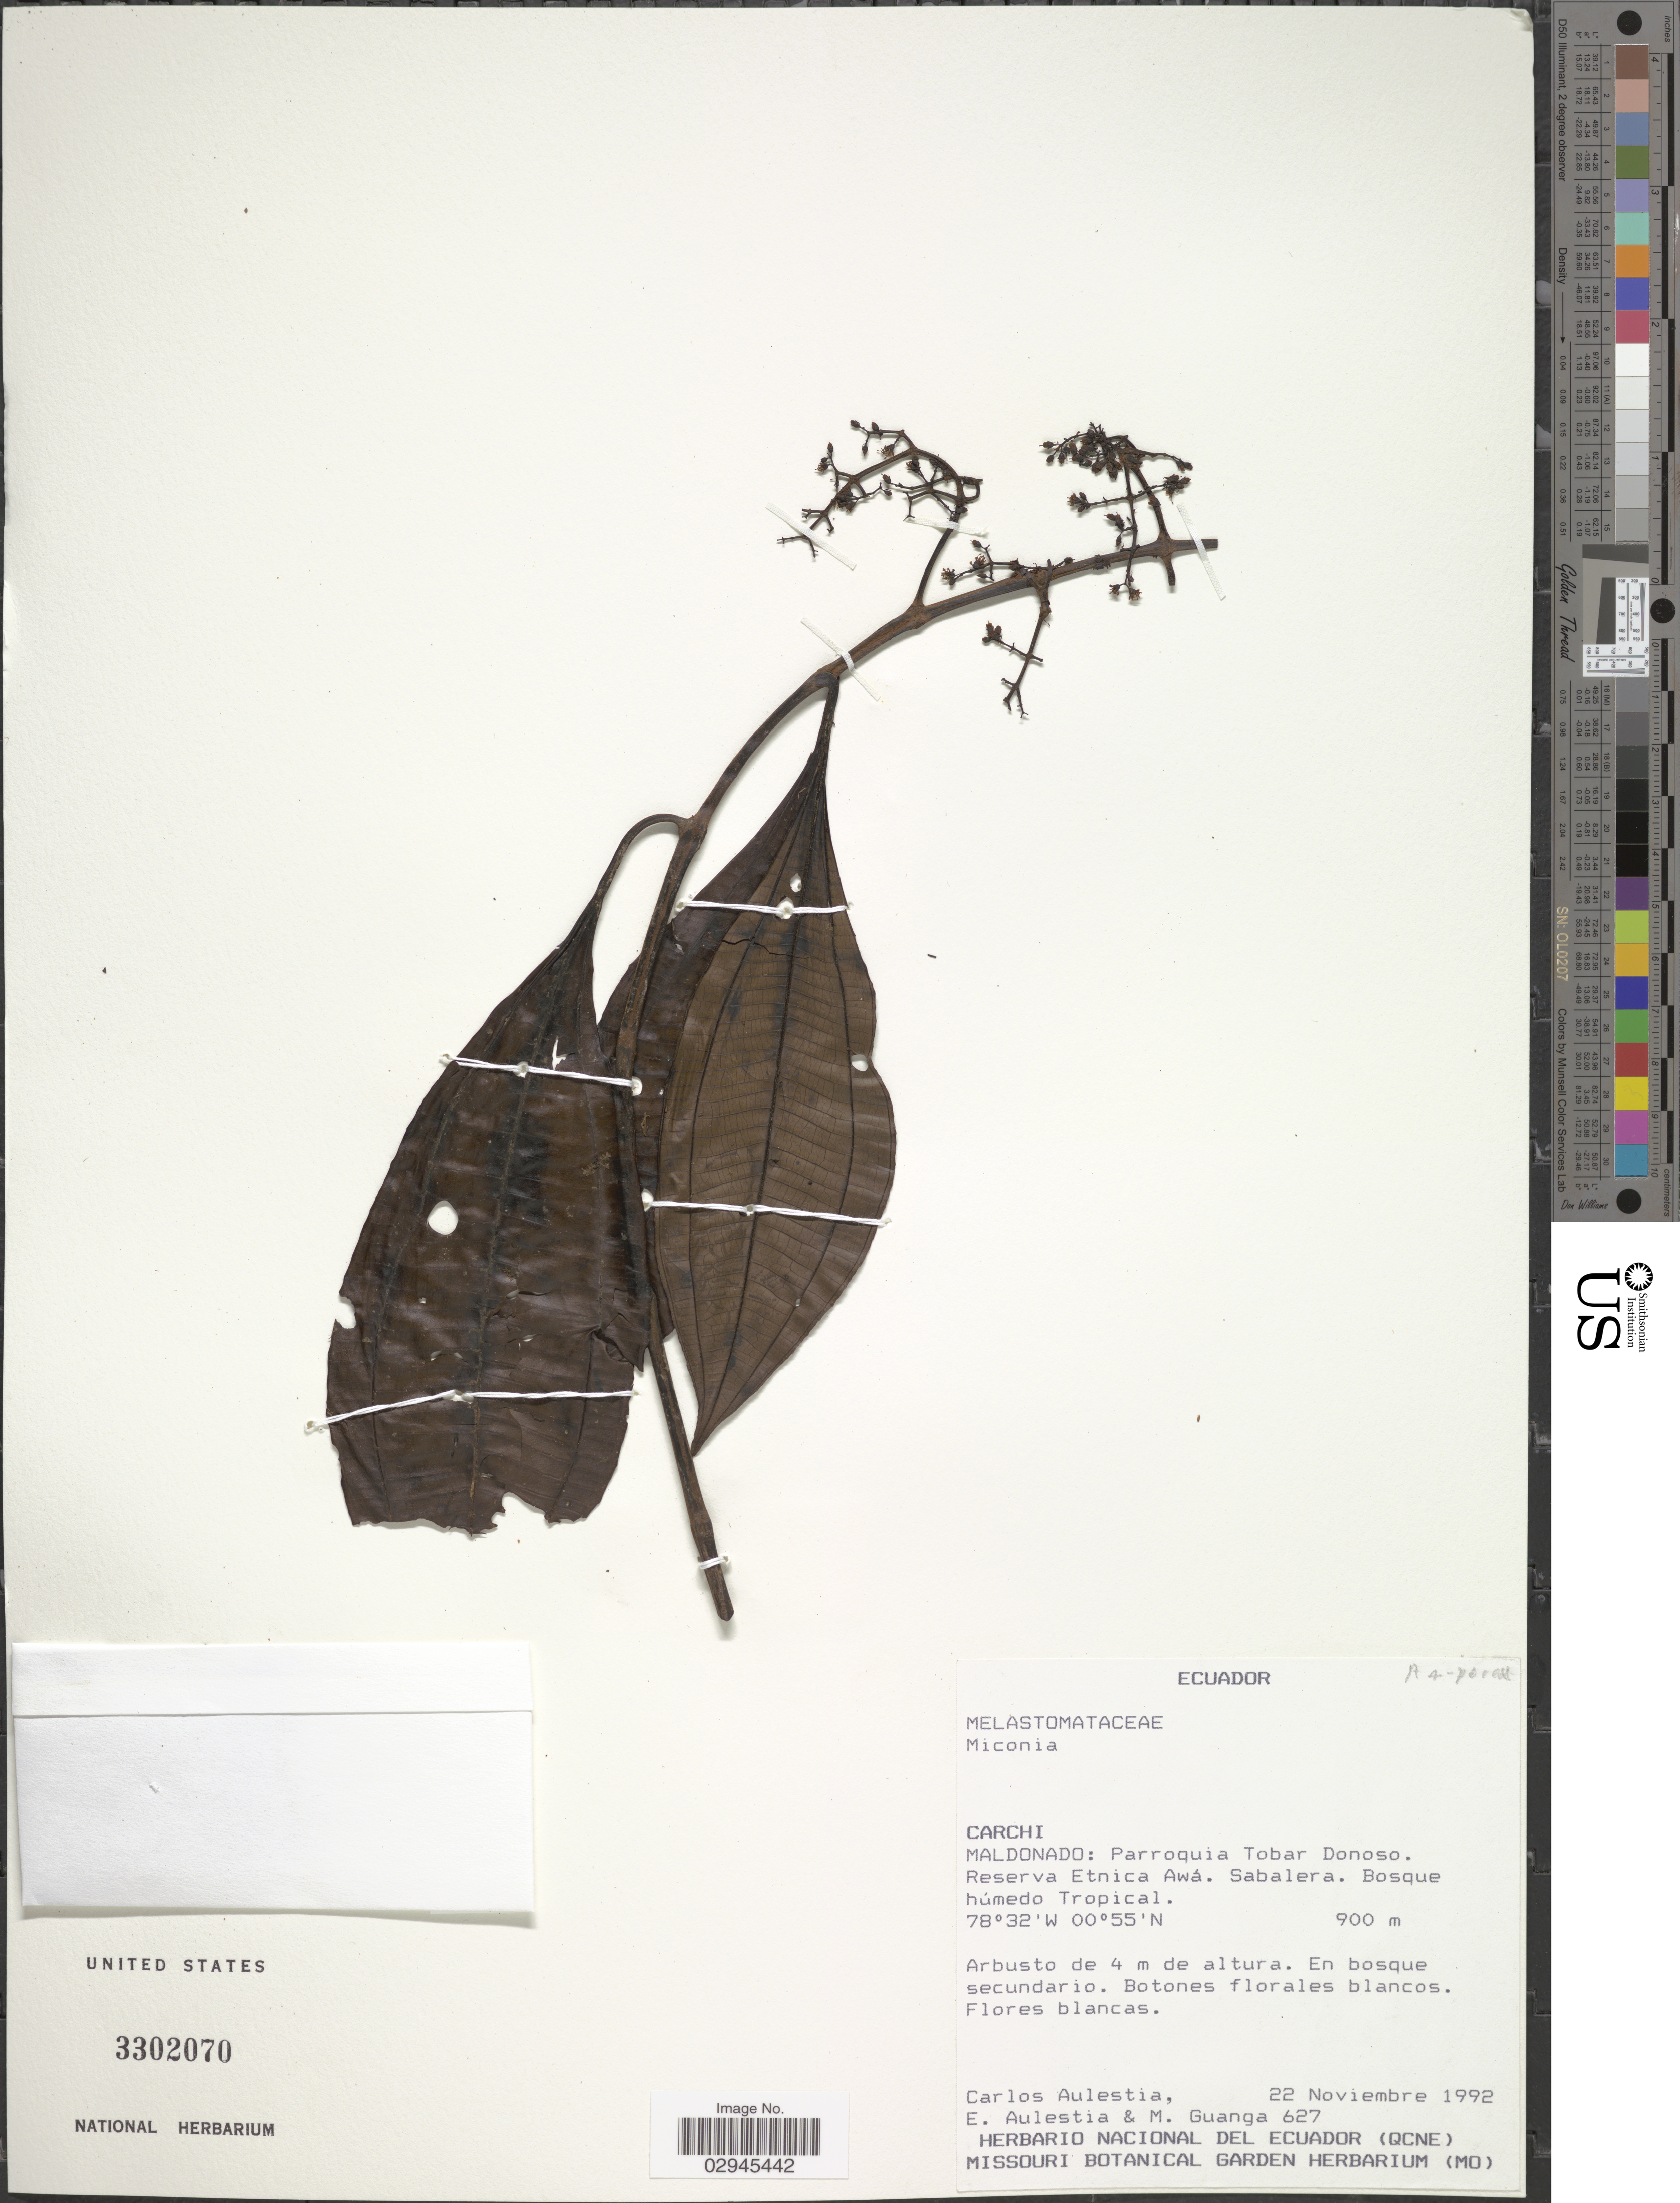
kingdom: Plantae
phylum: Tracheophyta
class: Magnoliopsida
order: Myrtales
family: Melastomataceae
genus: Miconia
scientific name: Miconia sp.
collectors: C. Aulestia, E. Aulestia & M. Guanga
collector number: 627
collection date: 1992-11-22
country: Ecuador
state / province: Carchi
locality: Maldonado: Parroquia Tobar Donoso. Reserva Etnica Awá. Sabalera. Bosque húmedo Tropical.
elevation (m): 900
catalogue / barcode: US 3302070